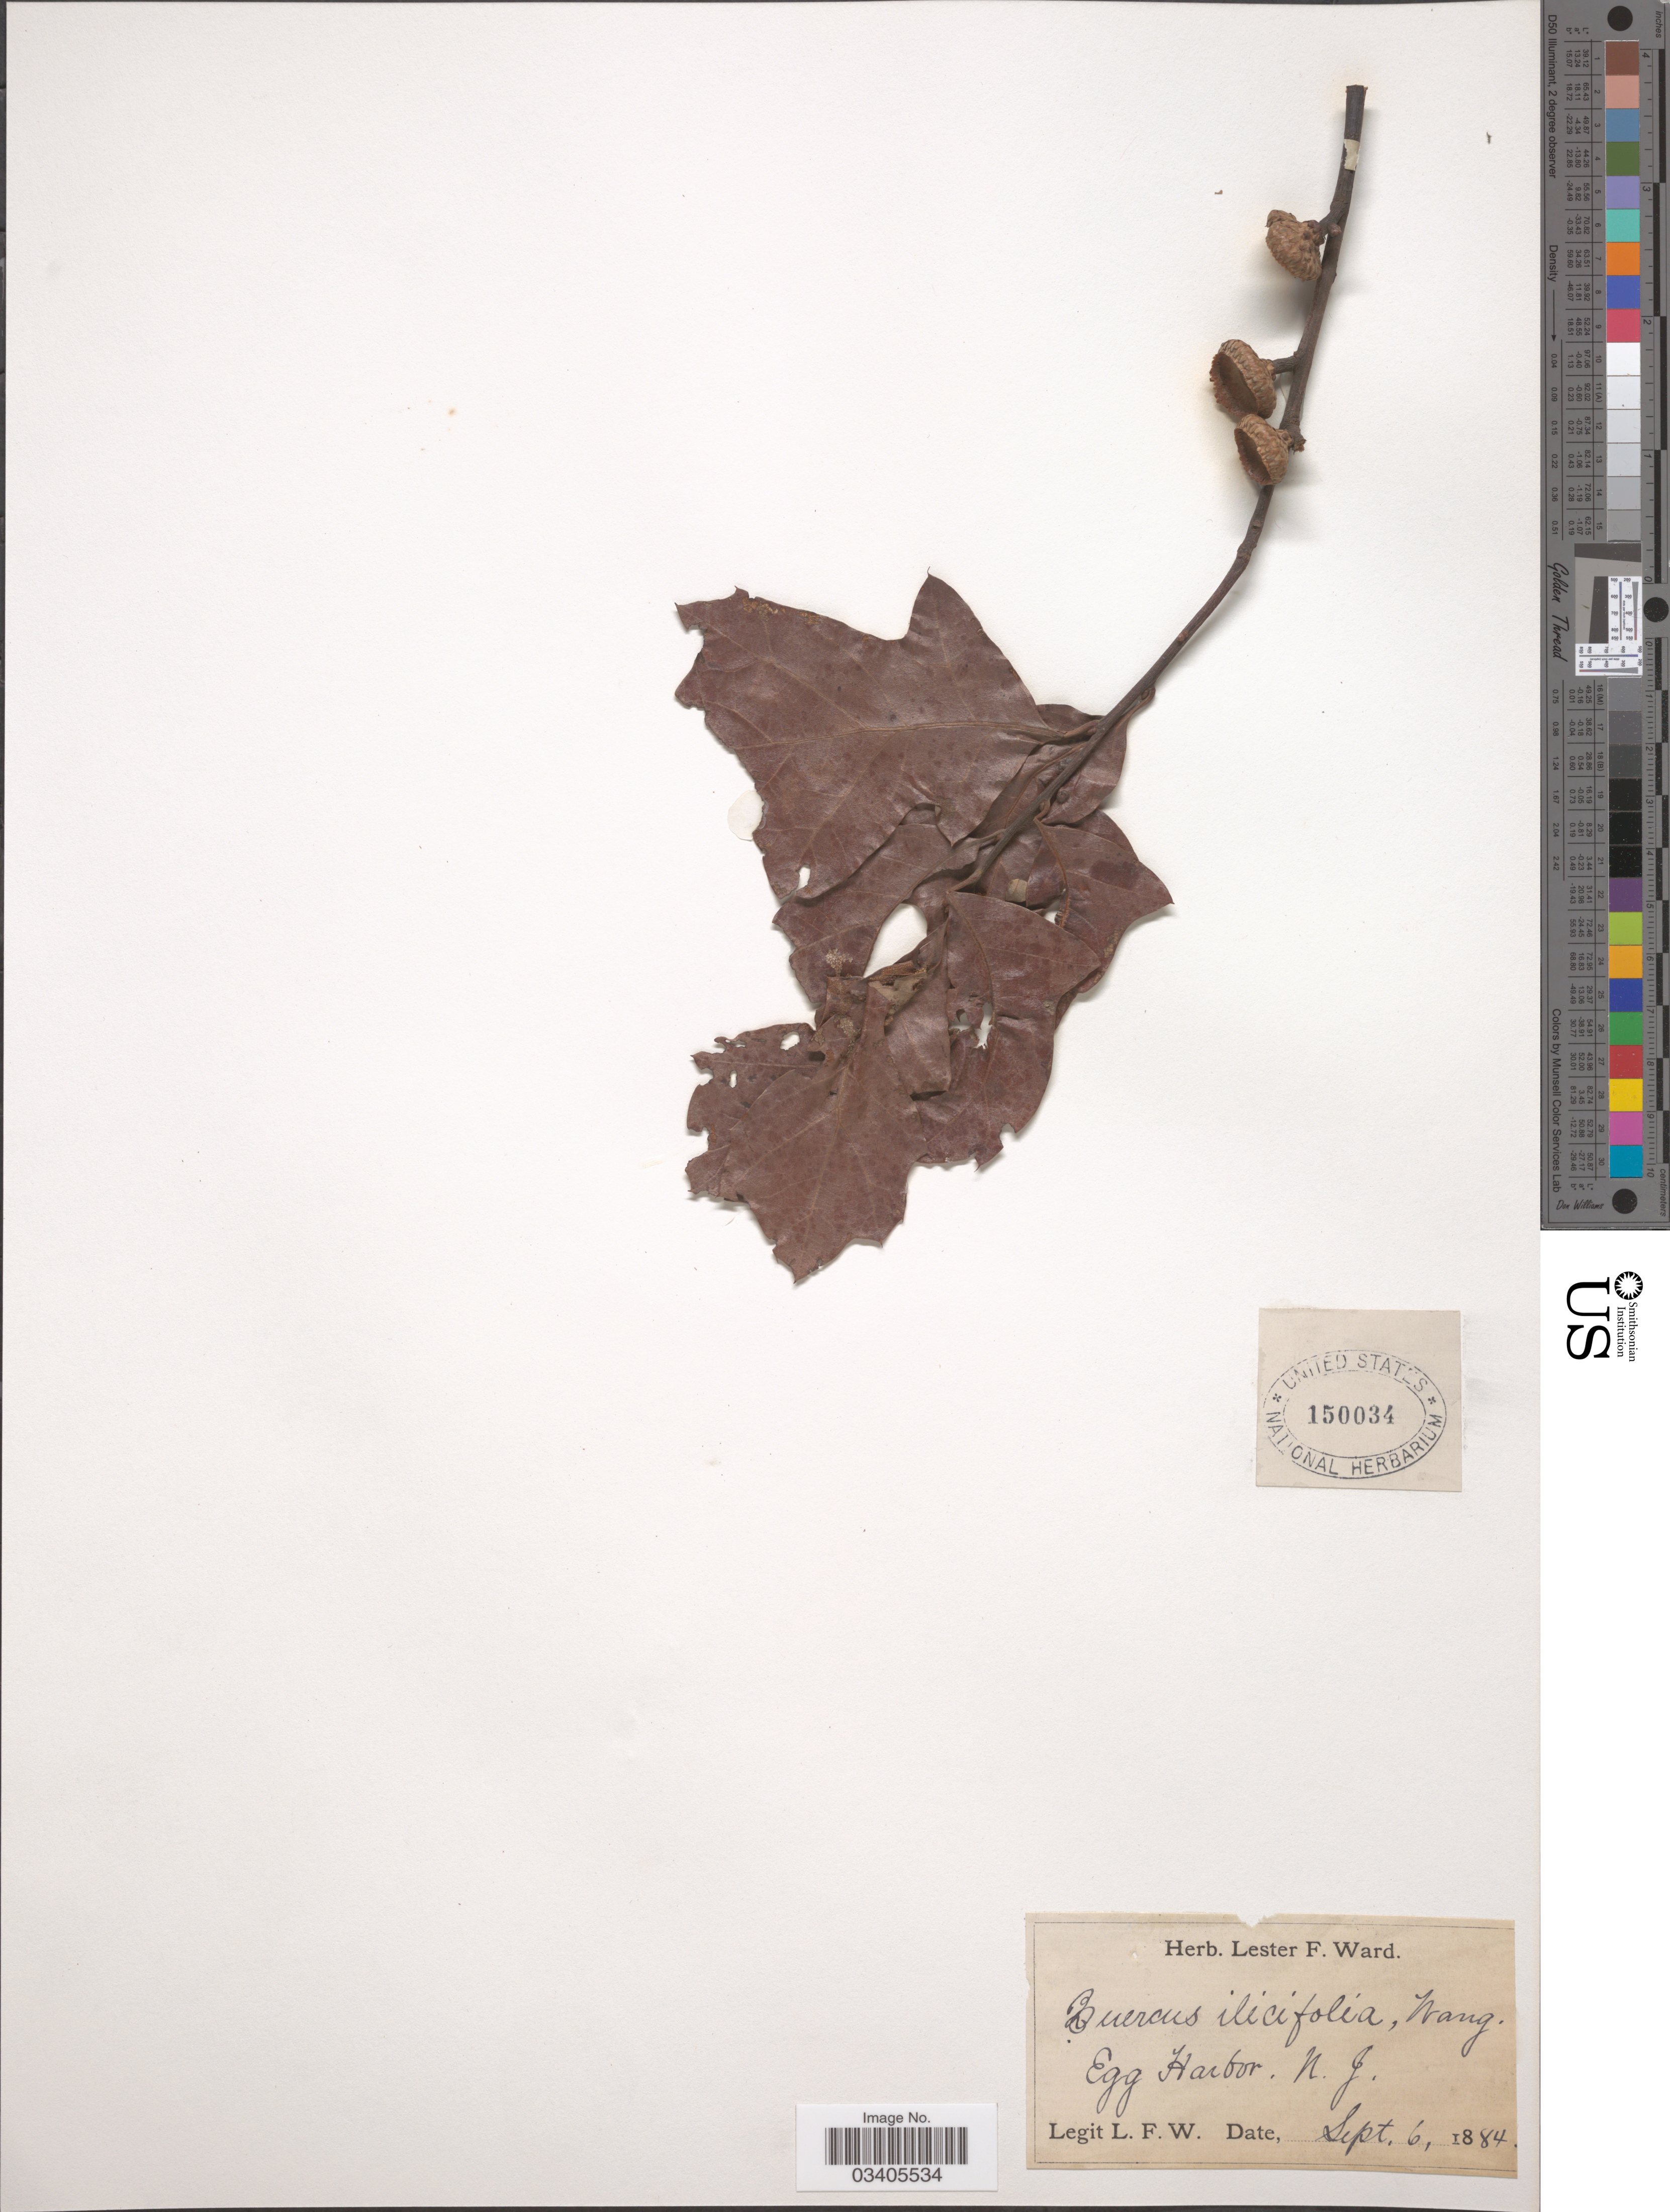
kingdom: Plantae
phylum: Tracheophyta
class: Magnoliopsida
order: Fagales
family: Fagaceae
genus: Quercus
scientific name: Quercus ilicifolia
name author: Wangenh.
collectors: L. F. Ward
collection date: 1884-09-06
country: United States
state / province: New Jersey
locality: Egg Harbor.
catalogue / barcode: US 150034